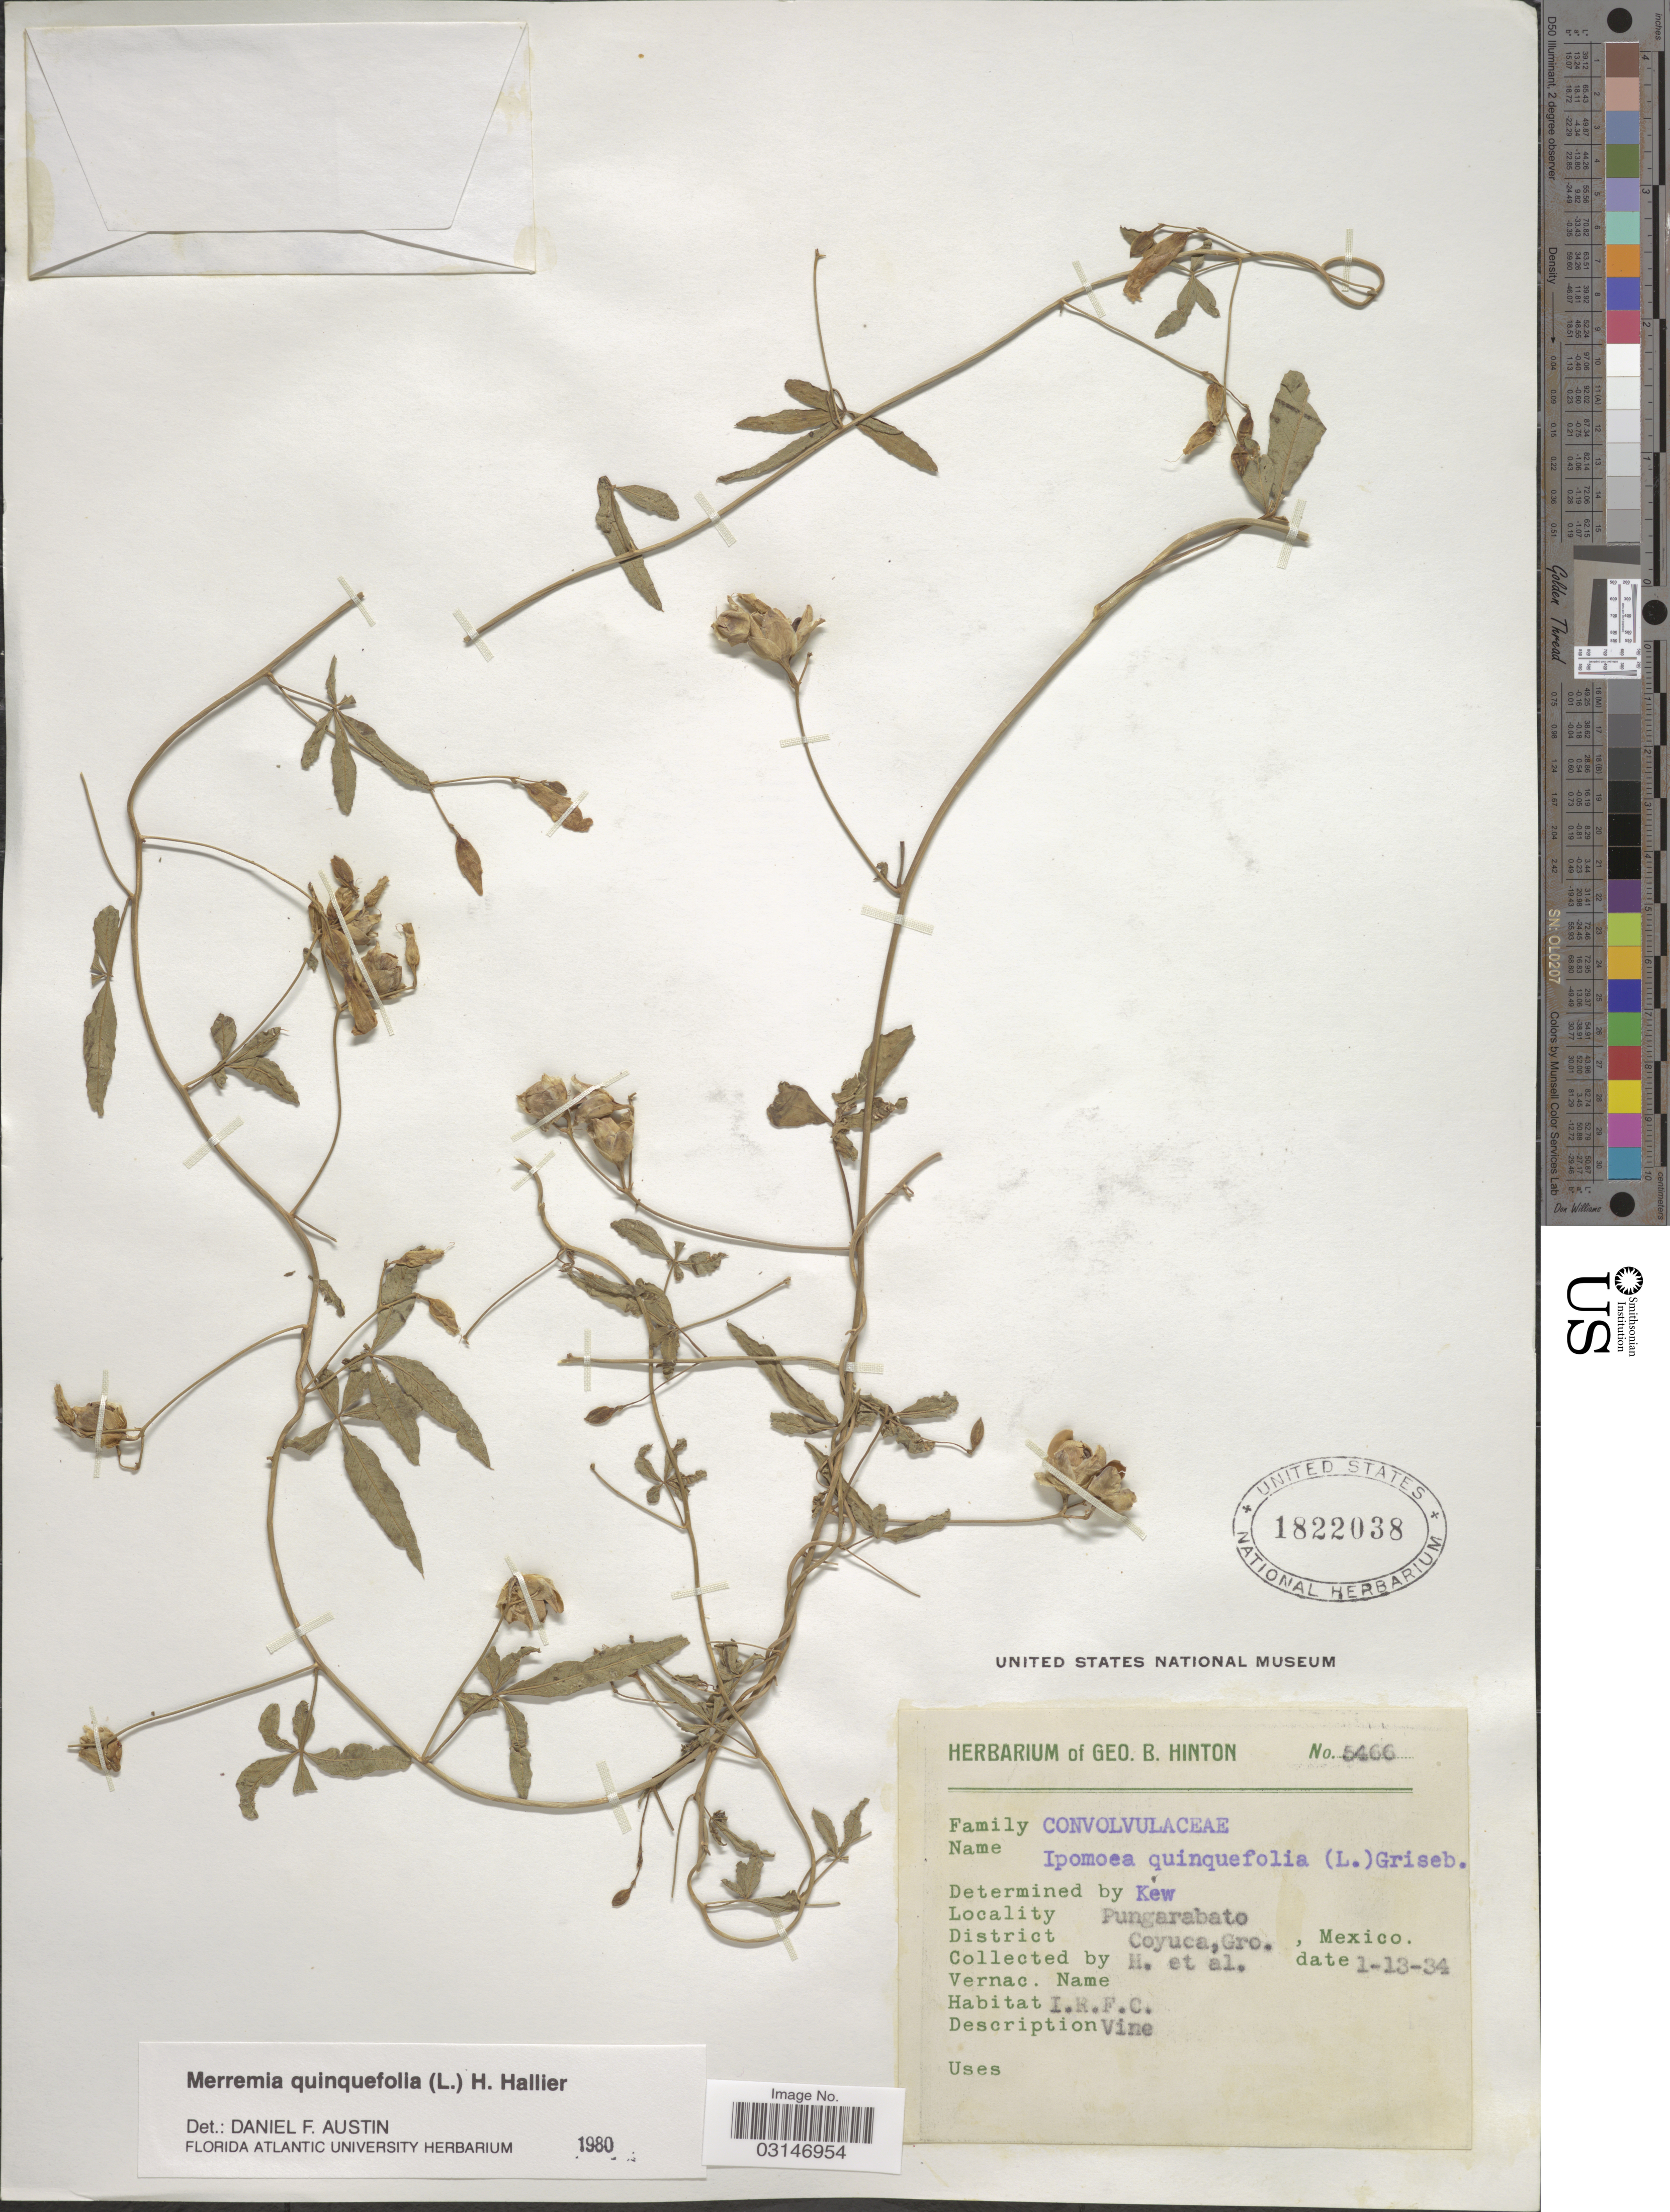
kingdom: Plantae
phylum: Tracheophyta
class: Magnoliopsida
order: Solanales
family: Convolvulaceae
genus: Distimake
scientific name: Distimake quinquefolius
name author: (L.) A. R. Simões & Staples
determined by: Strong, Mark T., (BOT), Smithsonian Institution - National Museum of Natural History (UNITED STATES)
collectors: G. B. Hinton & et al.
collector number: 5466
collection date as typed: Transcribed d/m/y: 13/1/34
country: Mexico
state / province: Guerrero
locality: Pungarabato, District Coyuca, Gro., Mexico.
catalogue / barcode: US 1822038